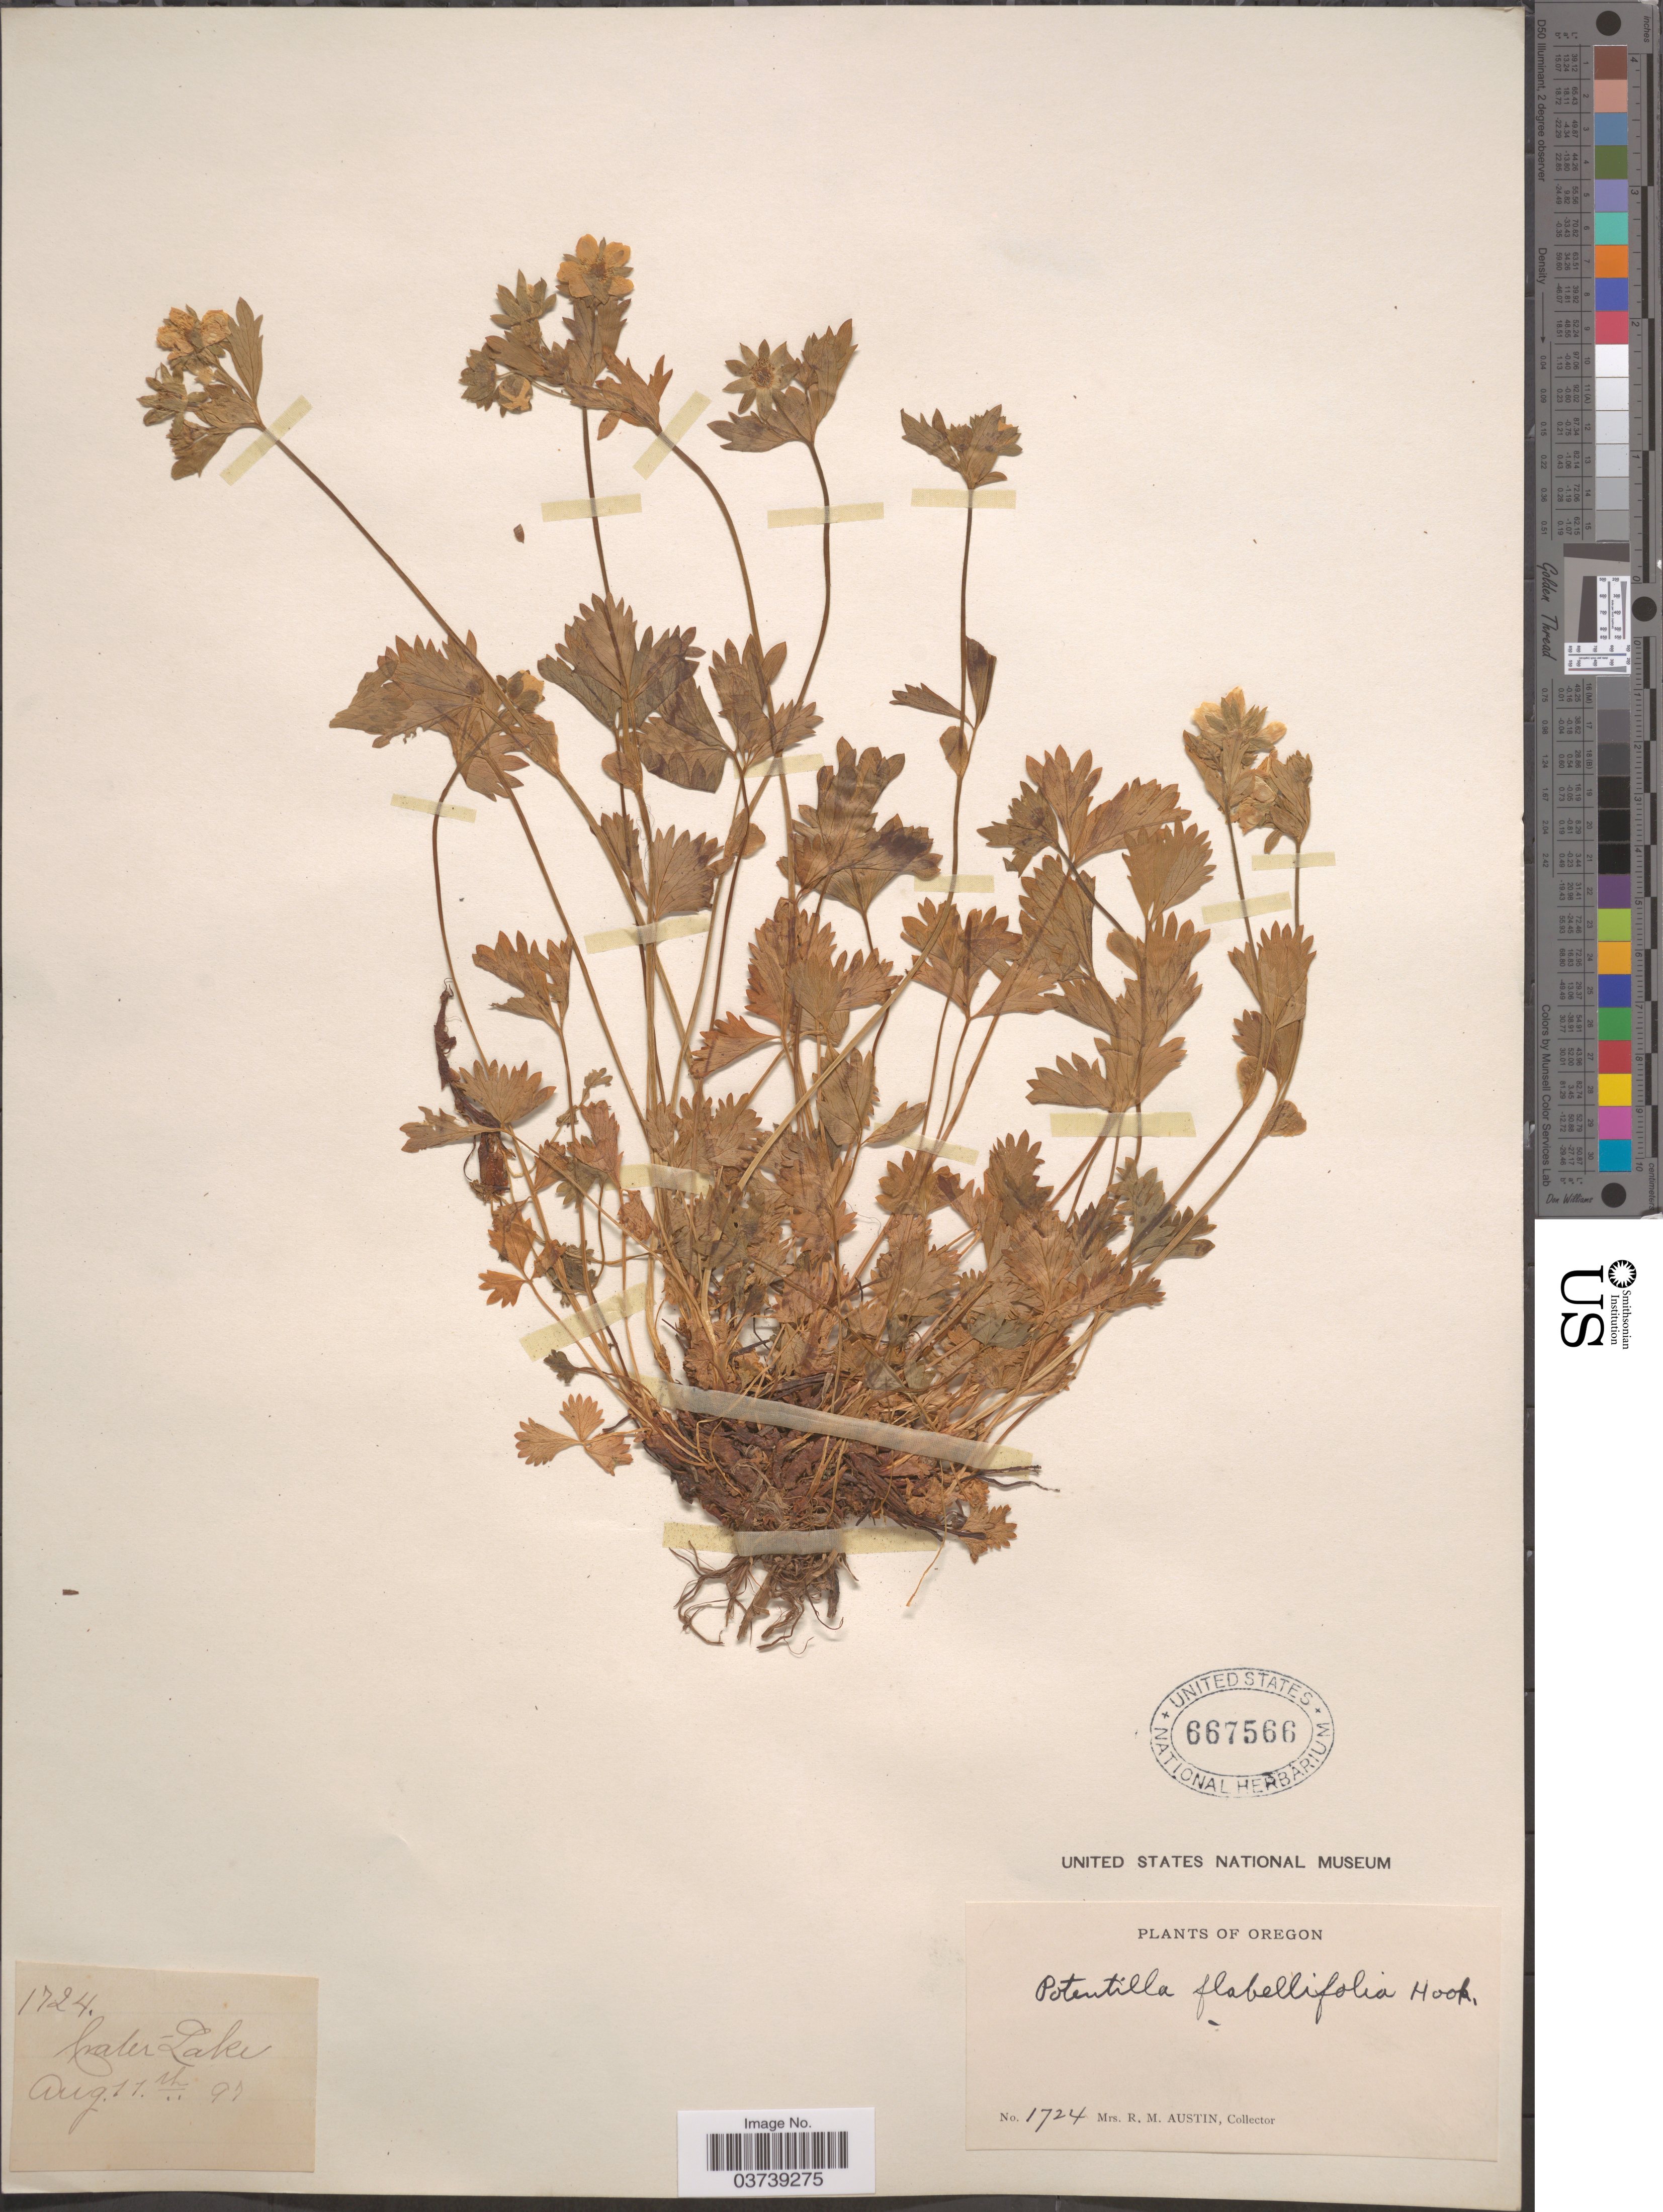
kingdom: Plantae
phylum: Tracheophyta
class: Magnoliopsida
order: Rosales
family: Rosaceae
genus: Potentilla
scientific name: Potentilla flabellifolia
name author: Hook. ex Torr. & A. Gray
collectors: R. Austin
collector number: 1724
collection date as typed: Transcribed d/m/y: 11/8/97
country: United States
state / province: Oregon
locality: Crater Lake.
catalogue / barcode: US 667566